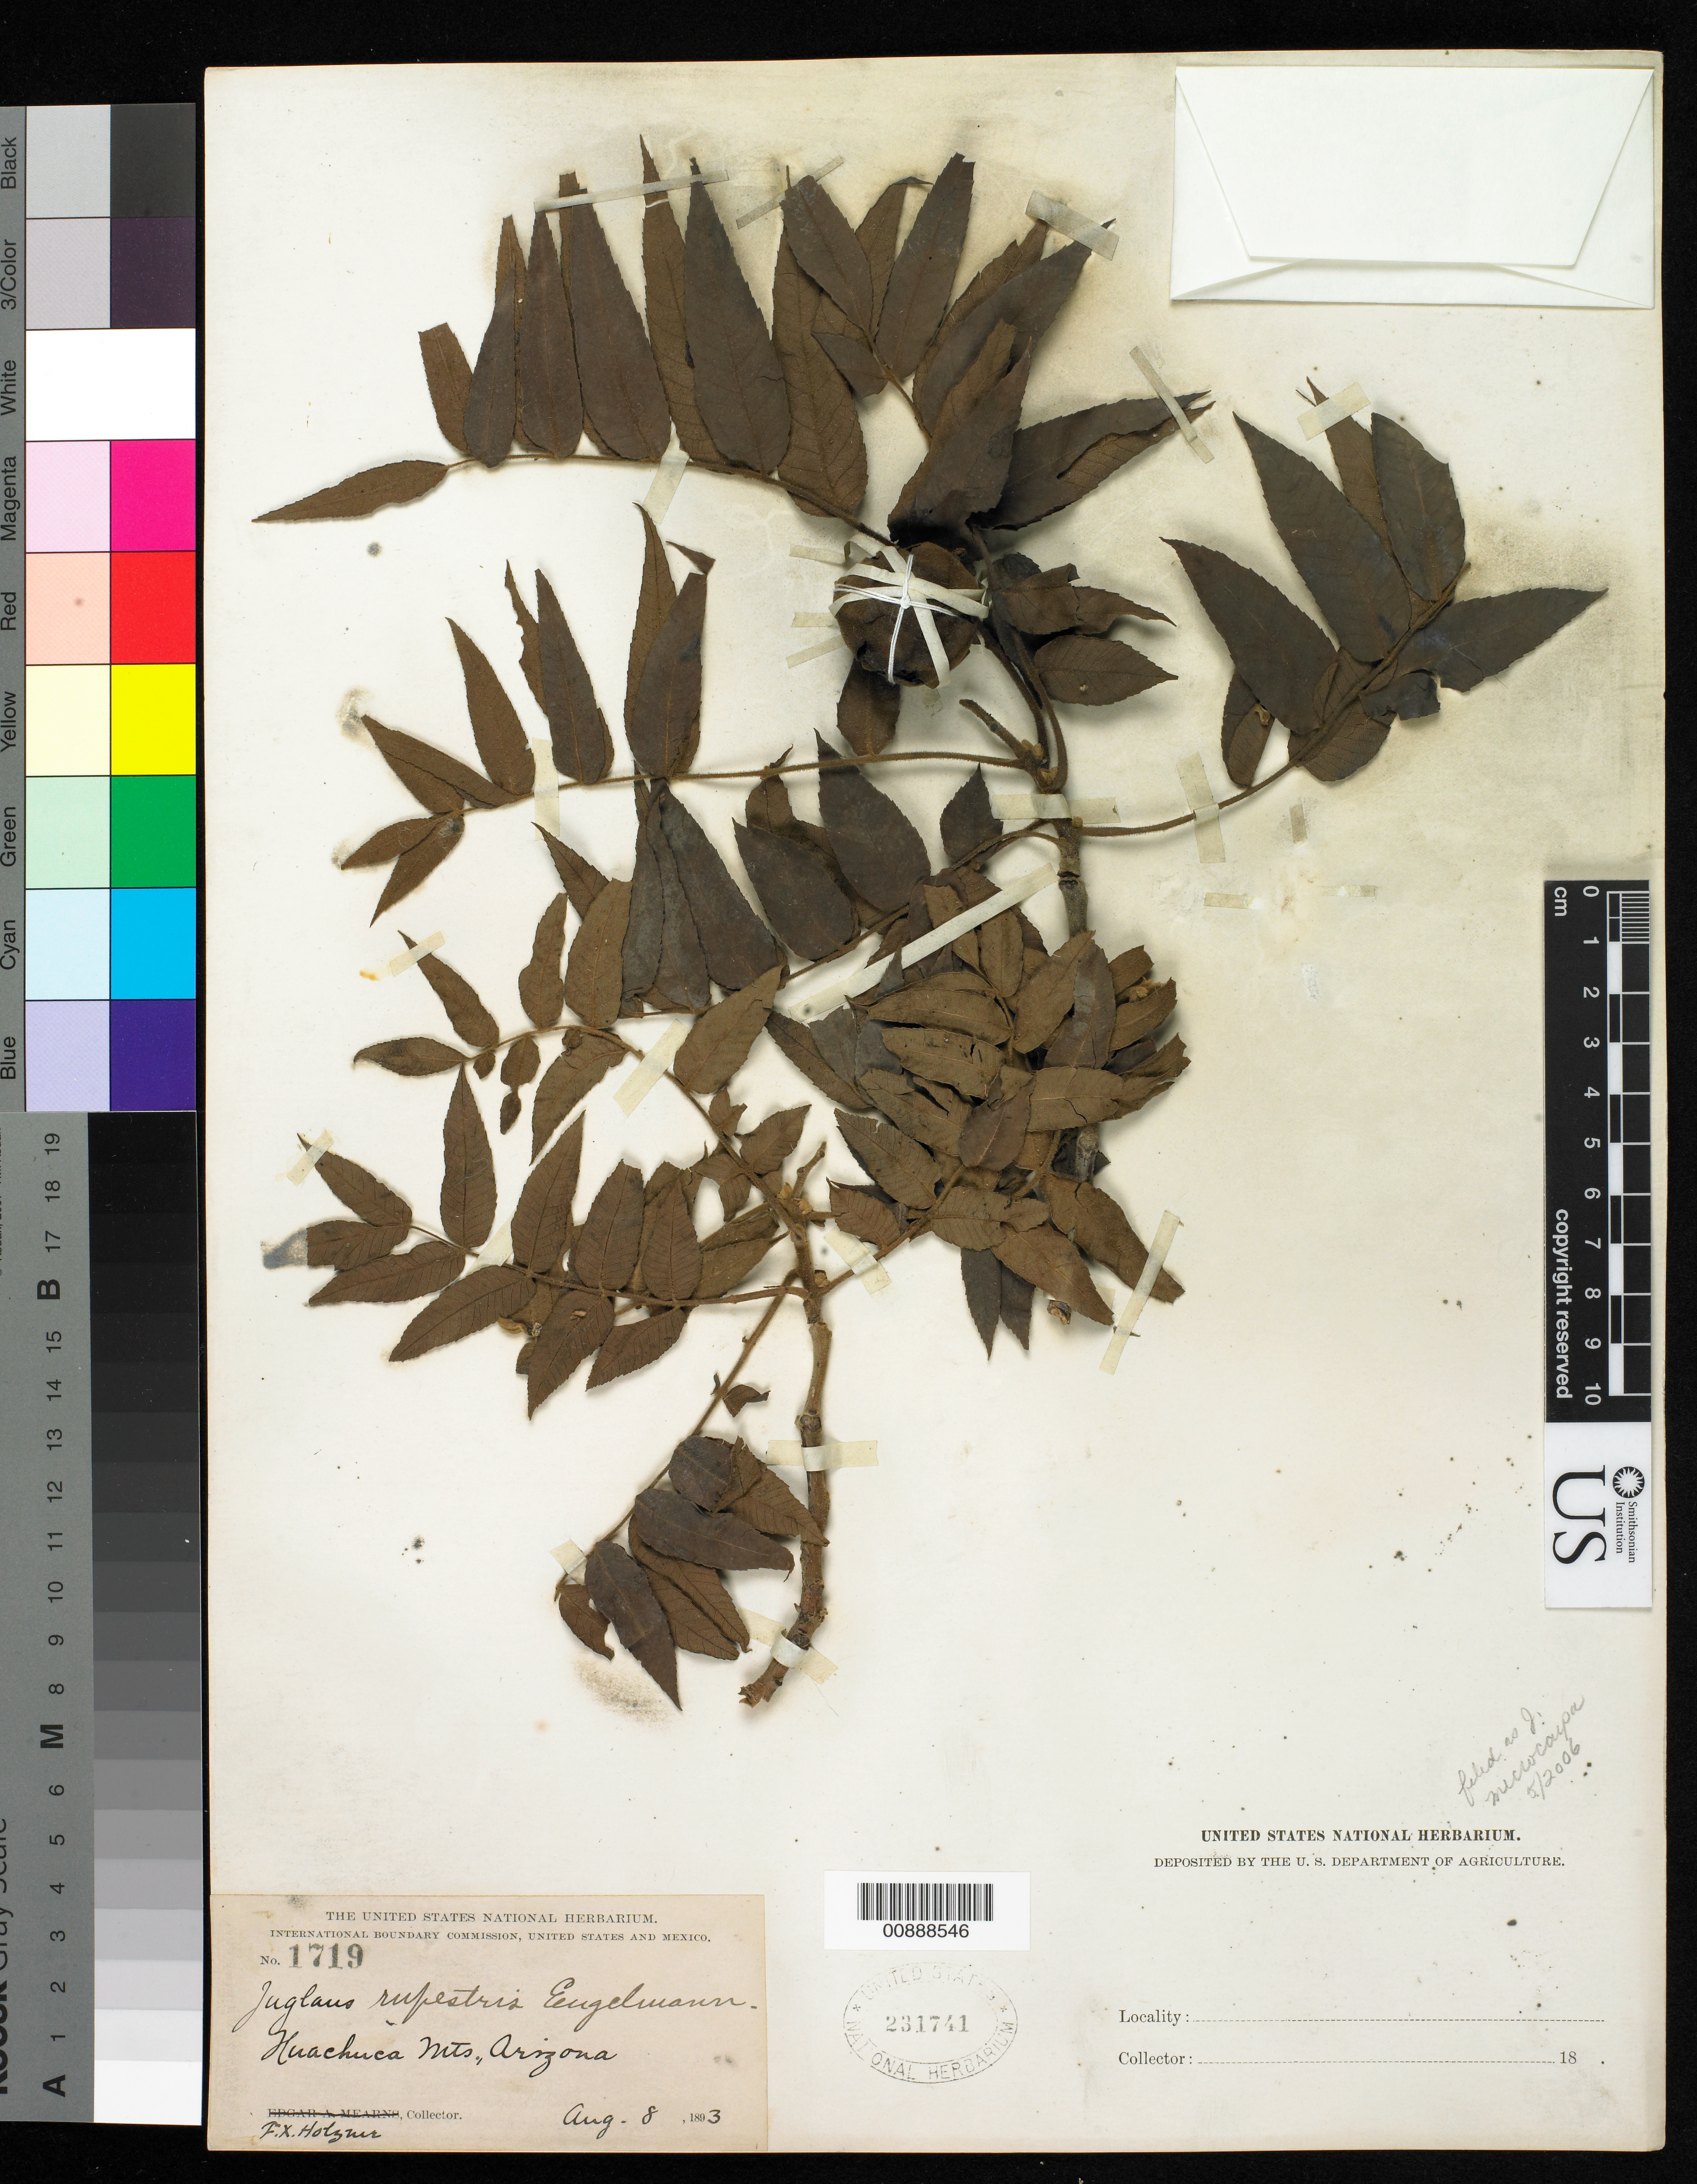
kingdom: Plantae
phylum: Tracheophyta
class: Magnoliopsida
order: Fagales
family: Juglandaceae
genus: Juglans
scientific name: Juglans microcarpa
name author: Berland. in Berland. & Chovell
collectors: F. X. Holzner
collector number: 1719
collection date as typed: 08 Aug 1893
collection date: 1893-08-08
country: United States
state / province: Arizona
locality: Huachuca Mts.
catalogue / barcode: US 231741